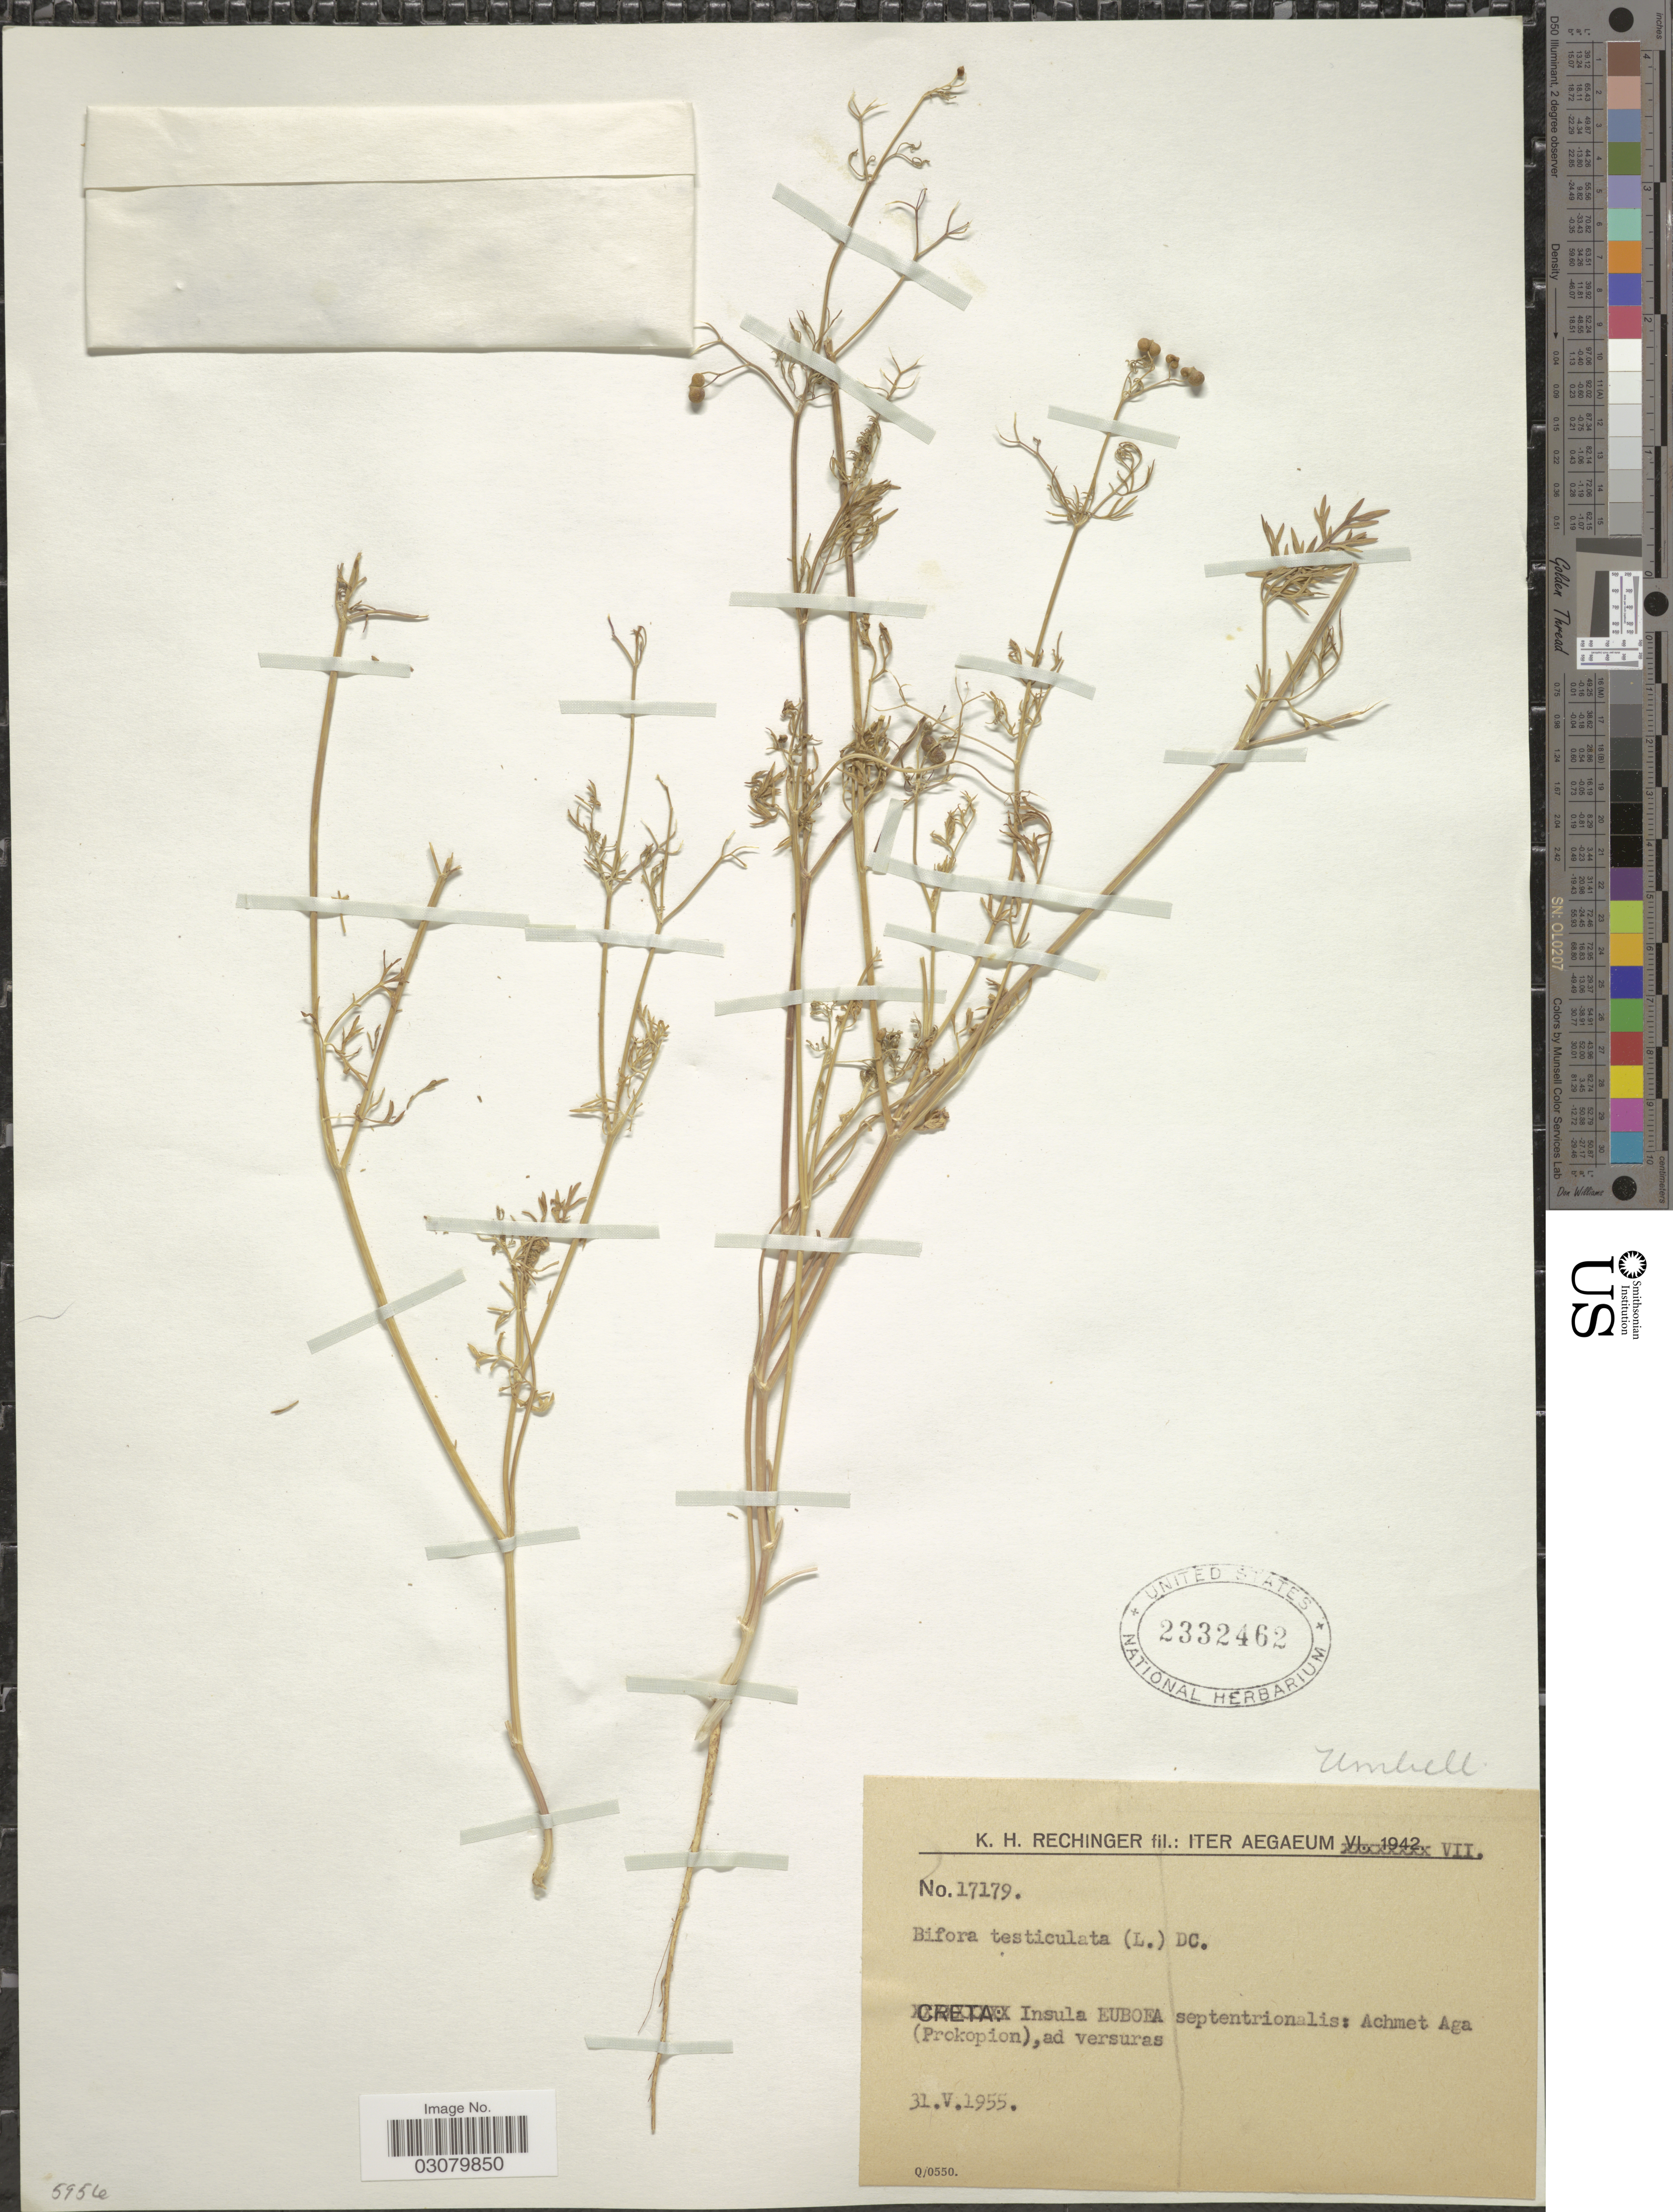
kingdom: Plantae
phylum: Tracheophyta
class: Magnoliopsida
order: Apiales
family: Apiaceae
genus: Bifora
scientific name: Bifora testiculata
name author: (L.) Spreng.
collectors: K. H. Rechinger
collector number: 17179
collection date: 1955-05-31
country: Greece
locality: Iter Aegaeum. Insula Euboea septentrionalis: Achmet Aga (Prokopion).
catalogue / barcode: US 2332426